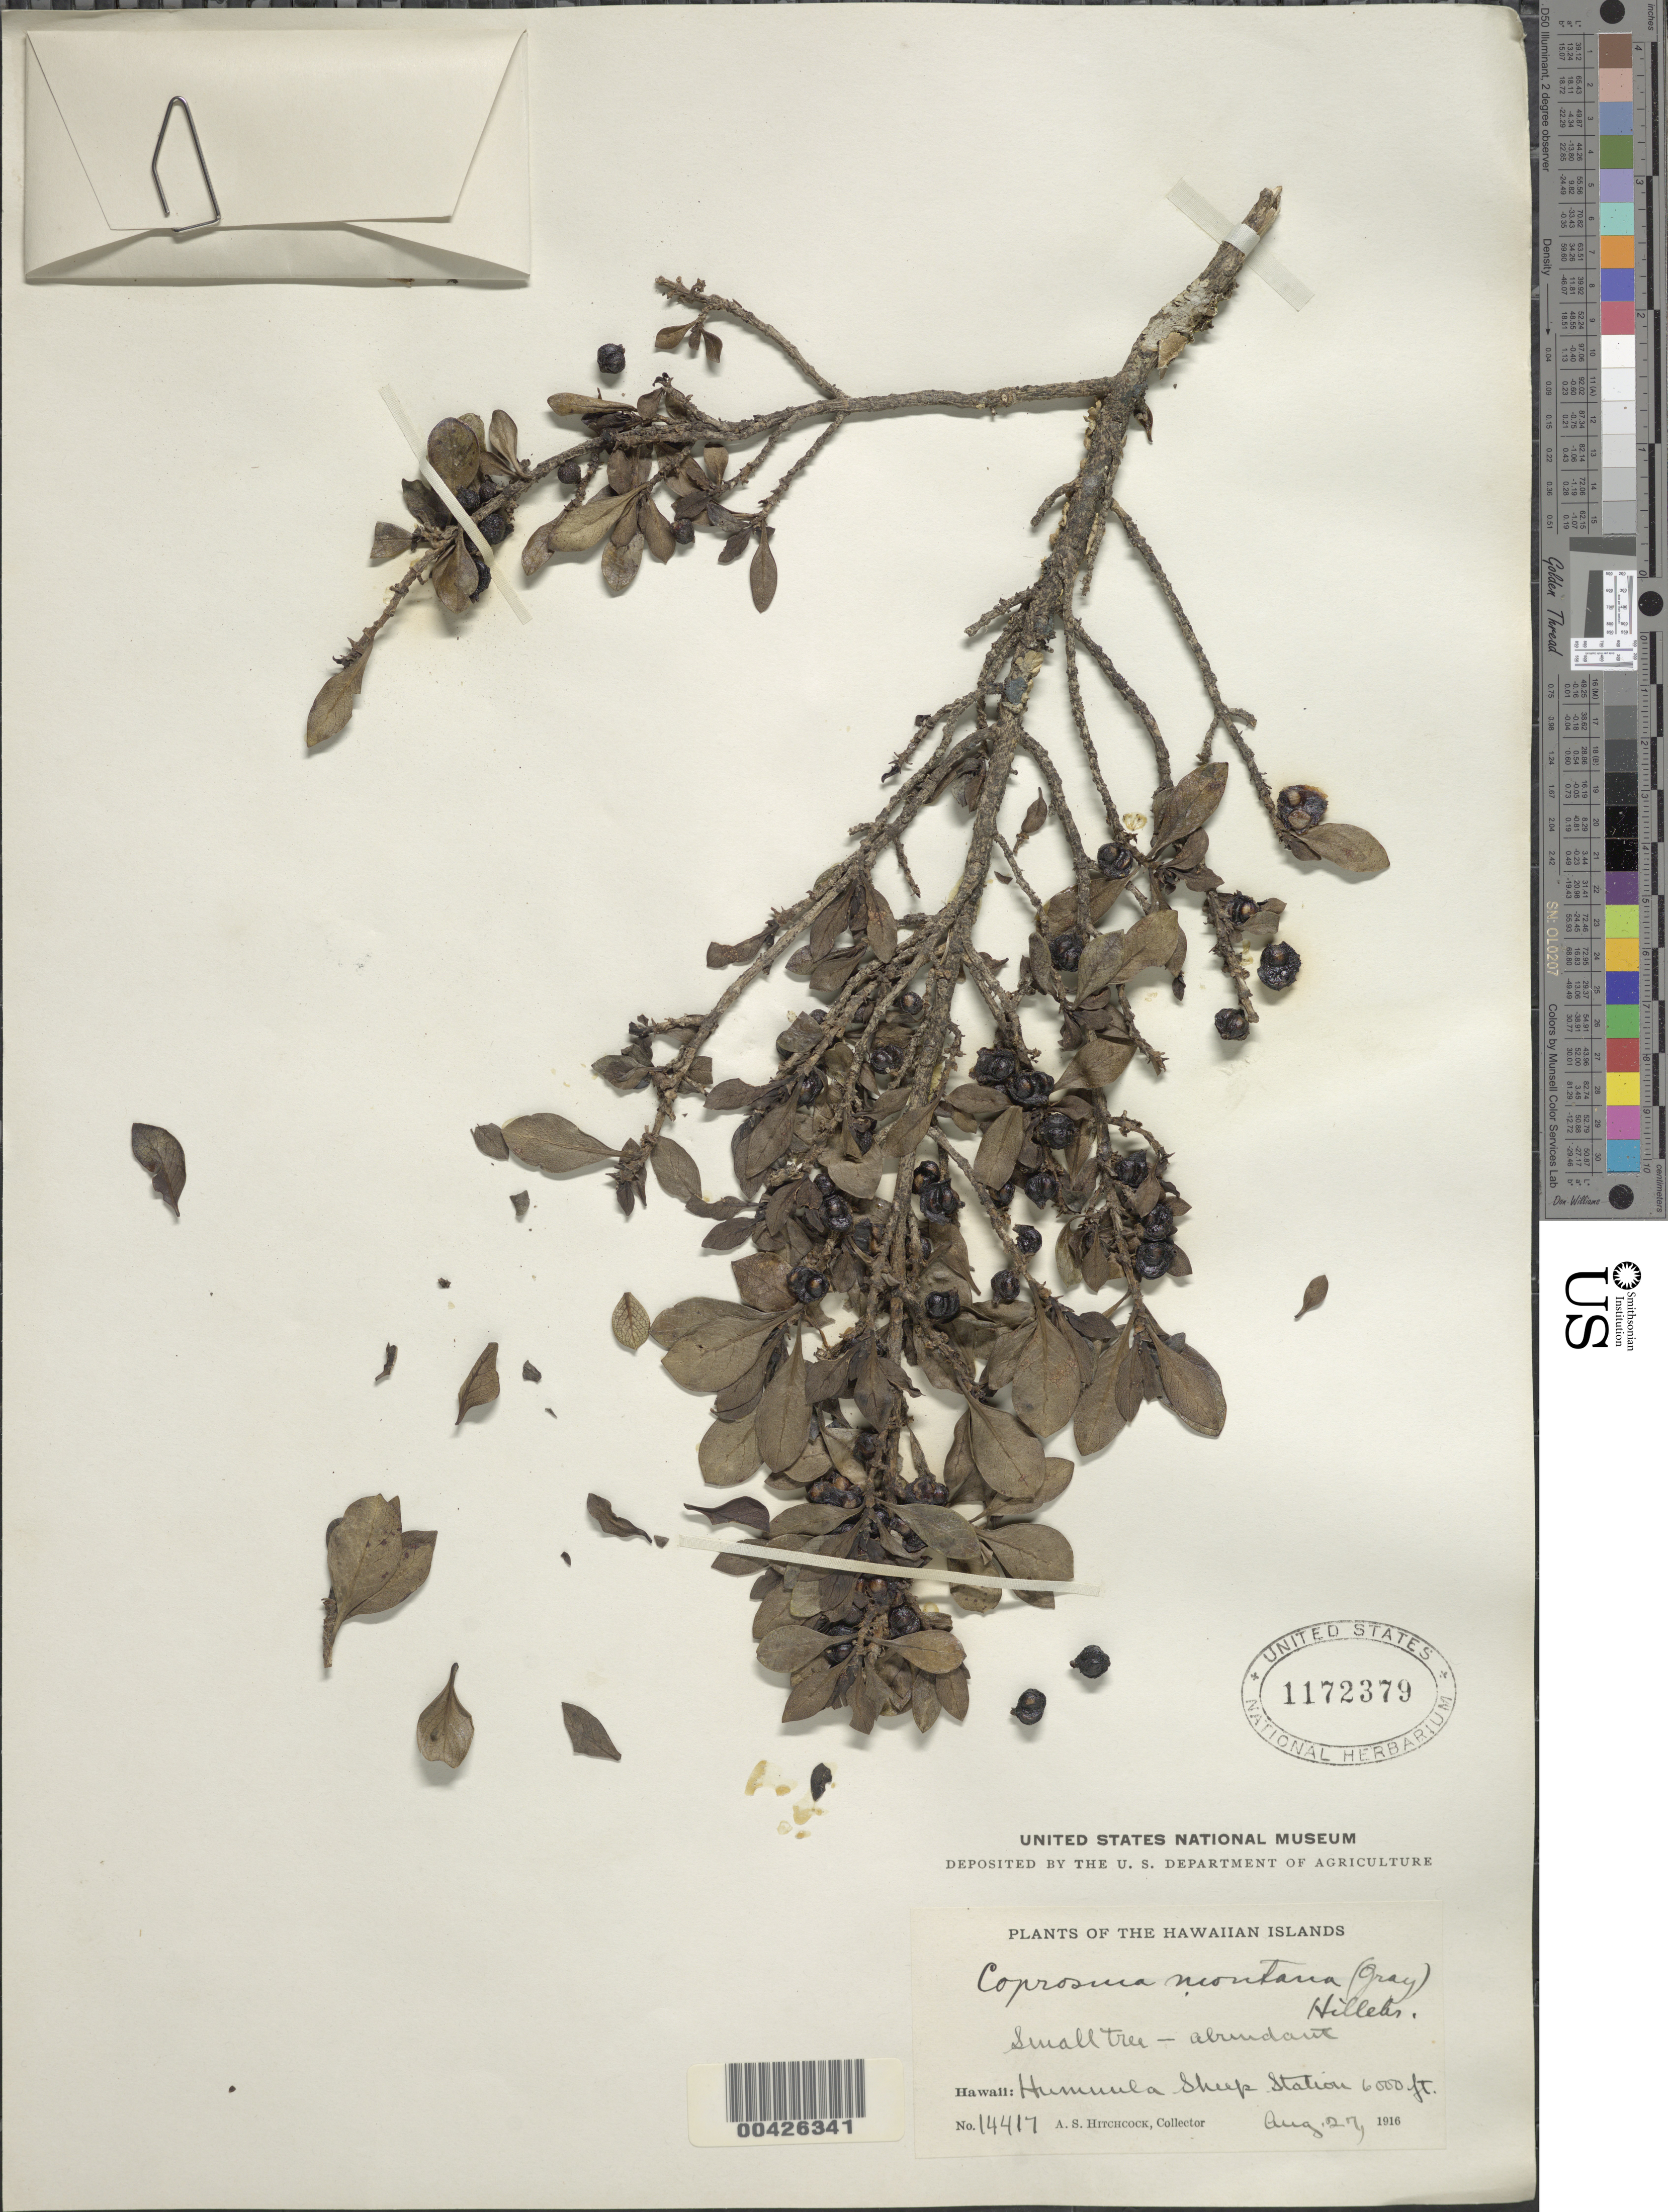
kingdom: Plantae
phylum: Tracheophyta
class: Magnoliopsida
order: Gentianales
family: Rubiaceae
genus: Coprosma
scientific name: Coprosma montana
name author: Hillebr.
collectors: A. S. Hitchcock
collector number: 14417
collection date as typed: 27 Aug 1916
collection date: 1916-08-27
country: United States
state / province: Hawaii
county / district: Hawaii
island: Hawaii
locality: Humuula Sheep Station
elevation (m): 1829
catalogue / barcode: US 1172379